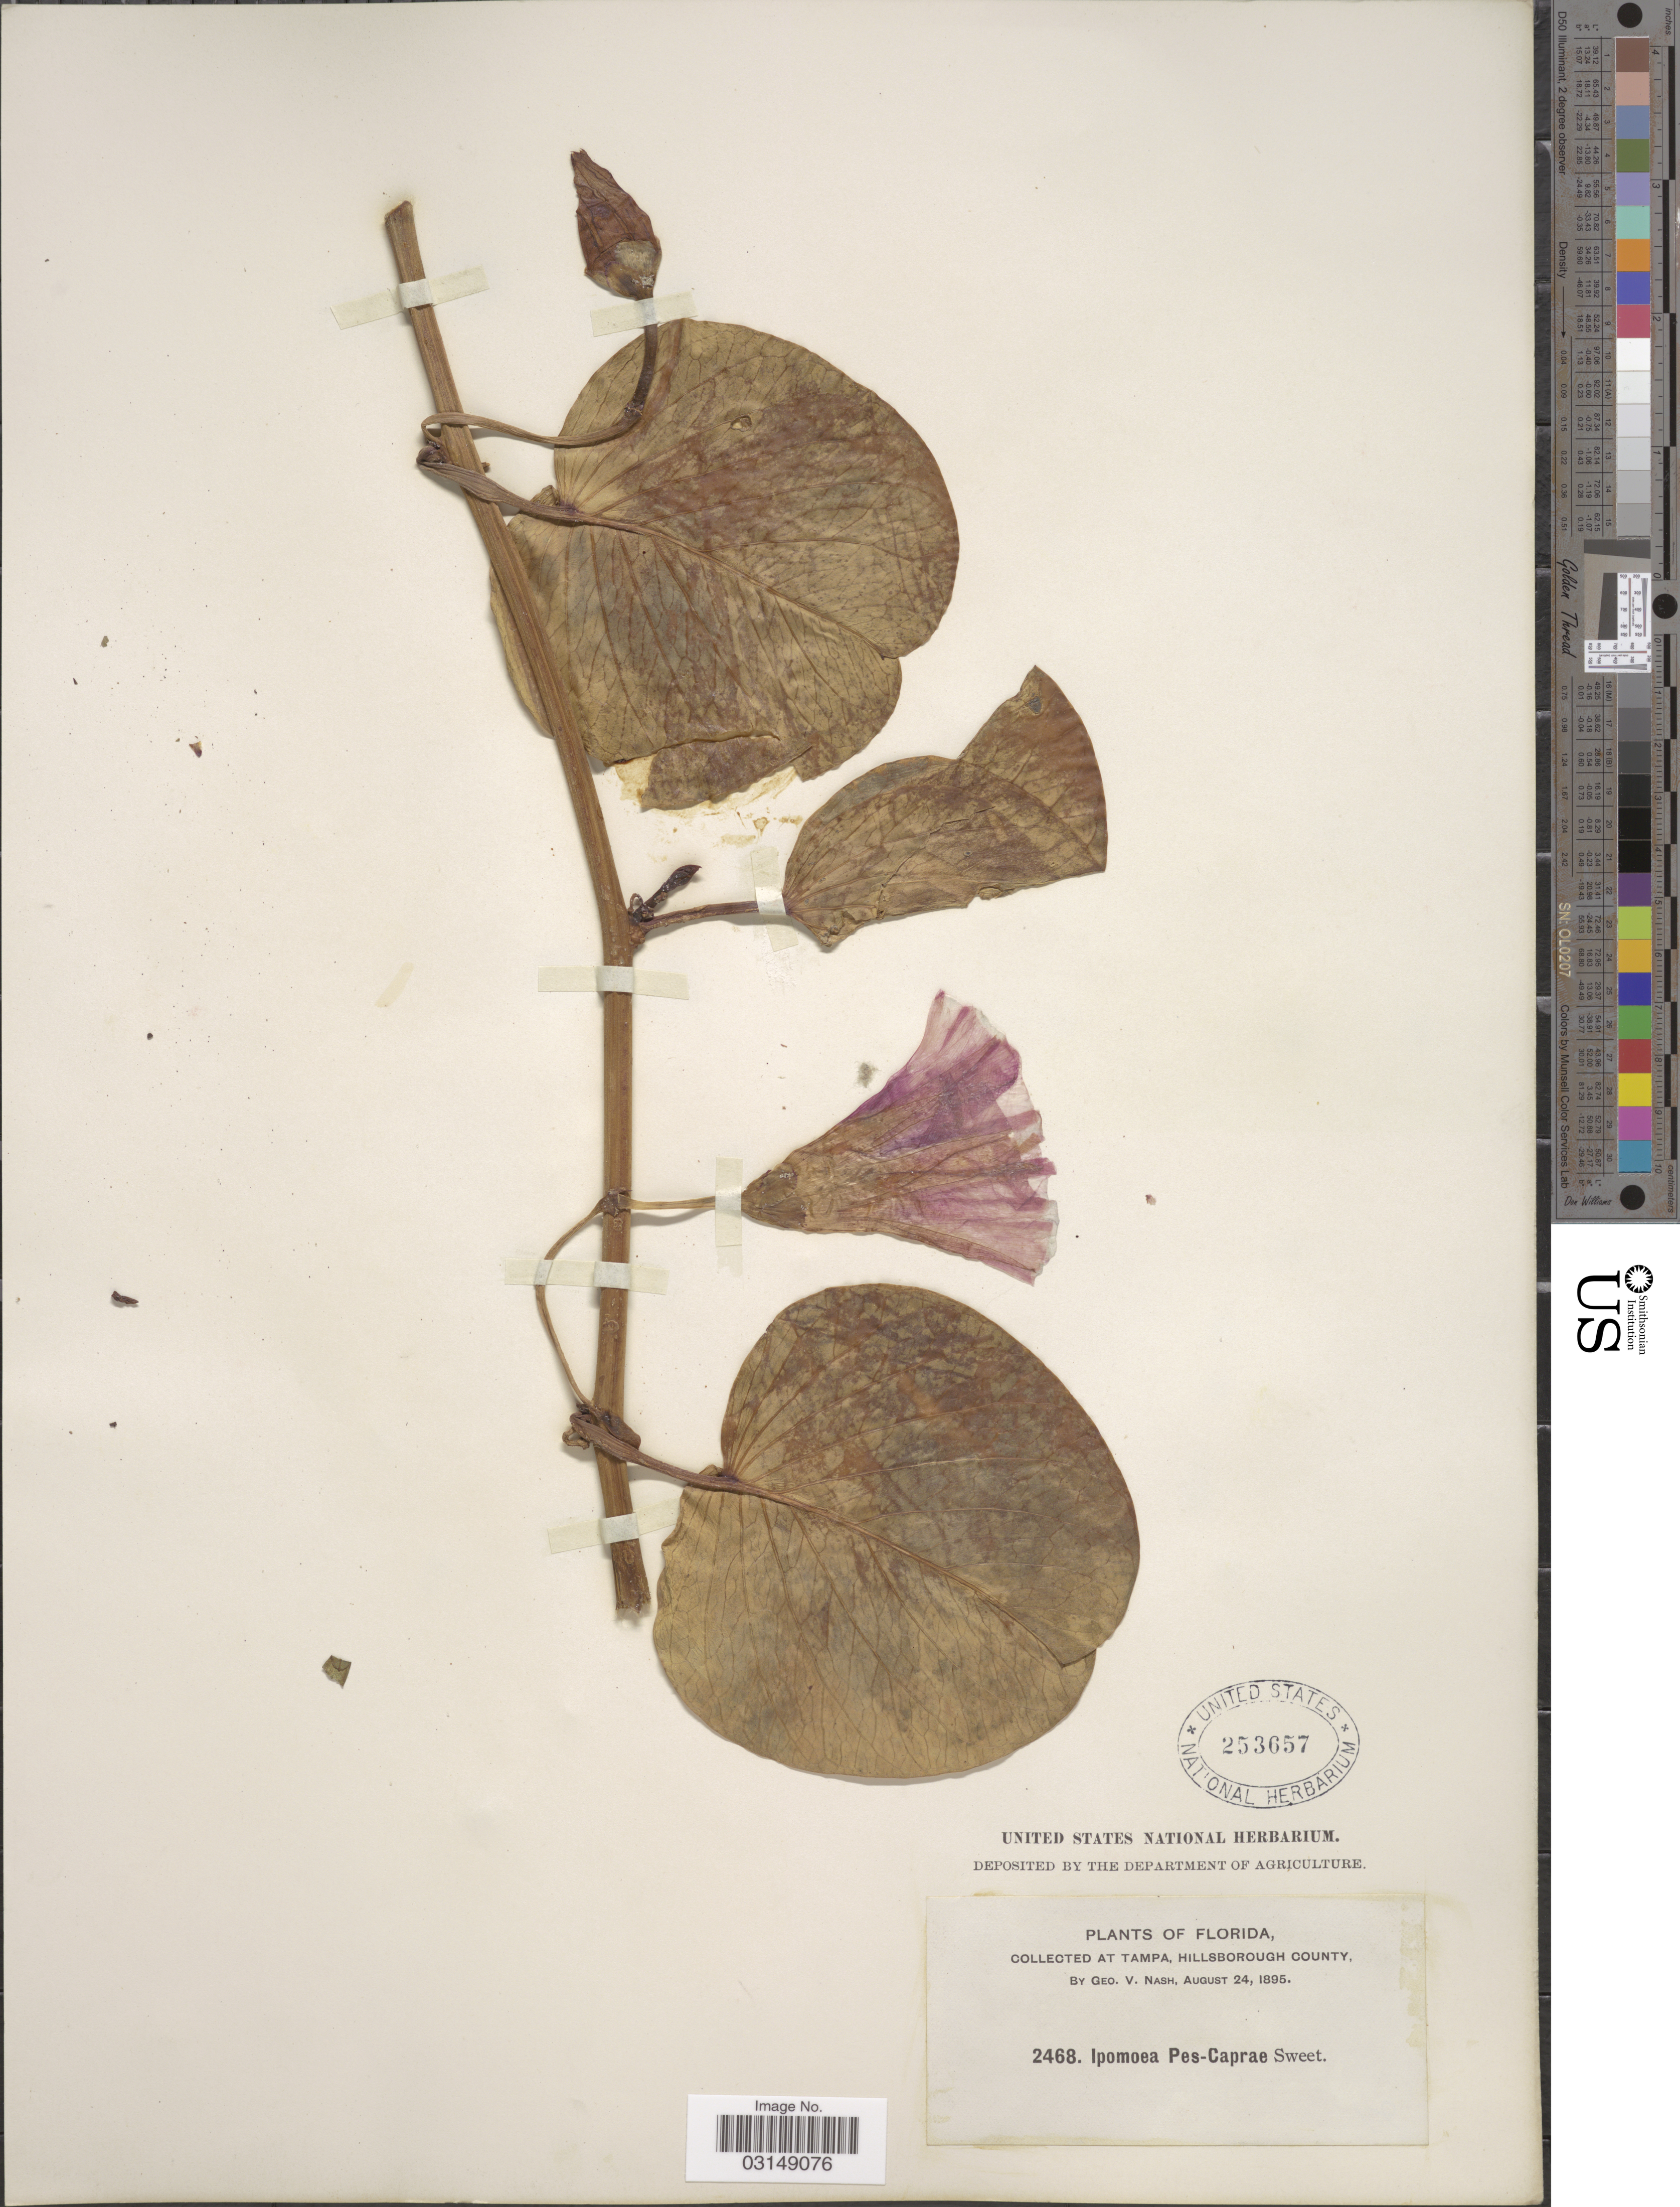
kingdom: Plantae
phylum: Tracheophyta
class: Magnoliopsida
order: Solanales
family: Convolvulaceae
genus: Ipomoea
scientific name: Ipomoea pes-caprae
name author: (L.) R. Br.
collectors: G. V. Nash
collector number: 2468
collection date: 1895-08-24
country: United States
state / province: Florida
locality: At Tampa, Hillsborough County.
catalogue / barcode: US 253657